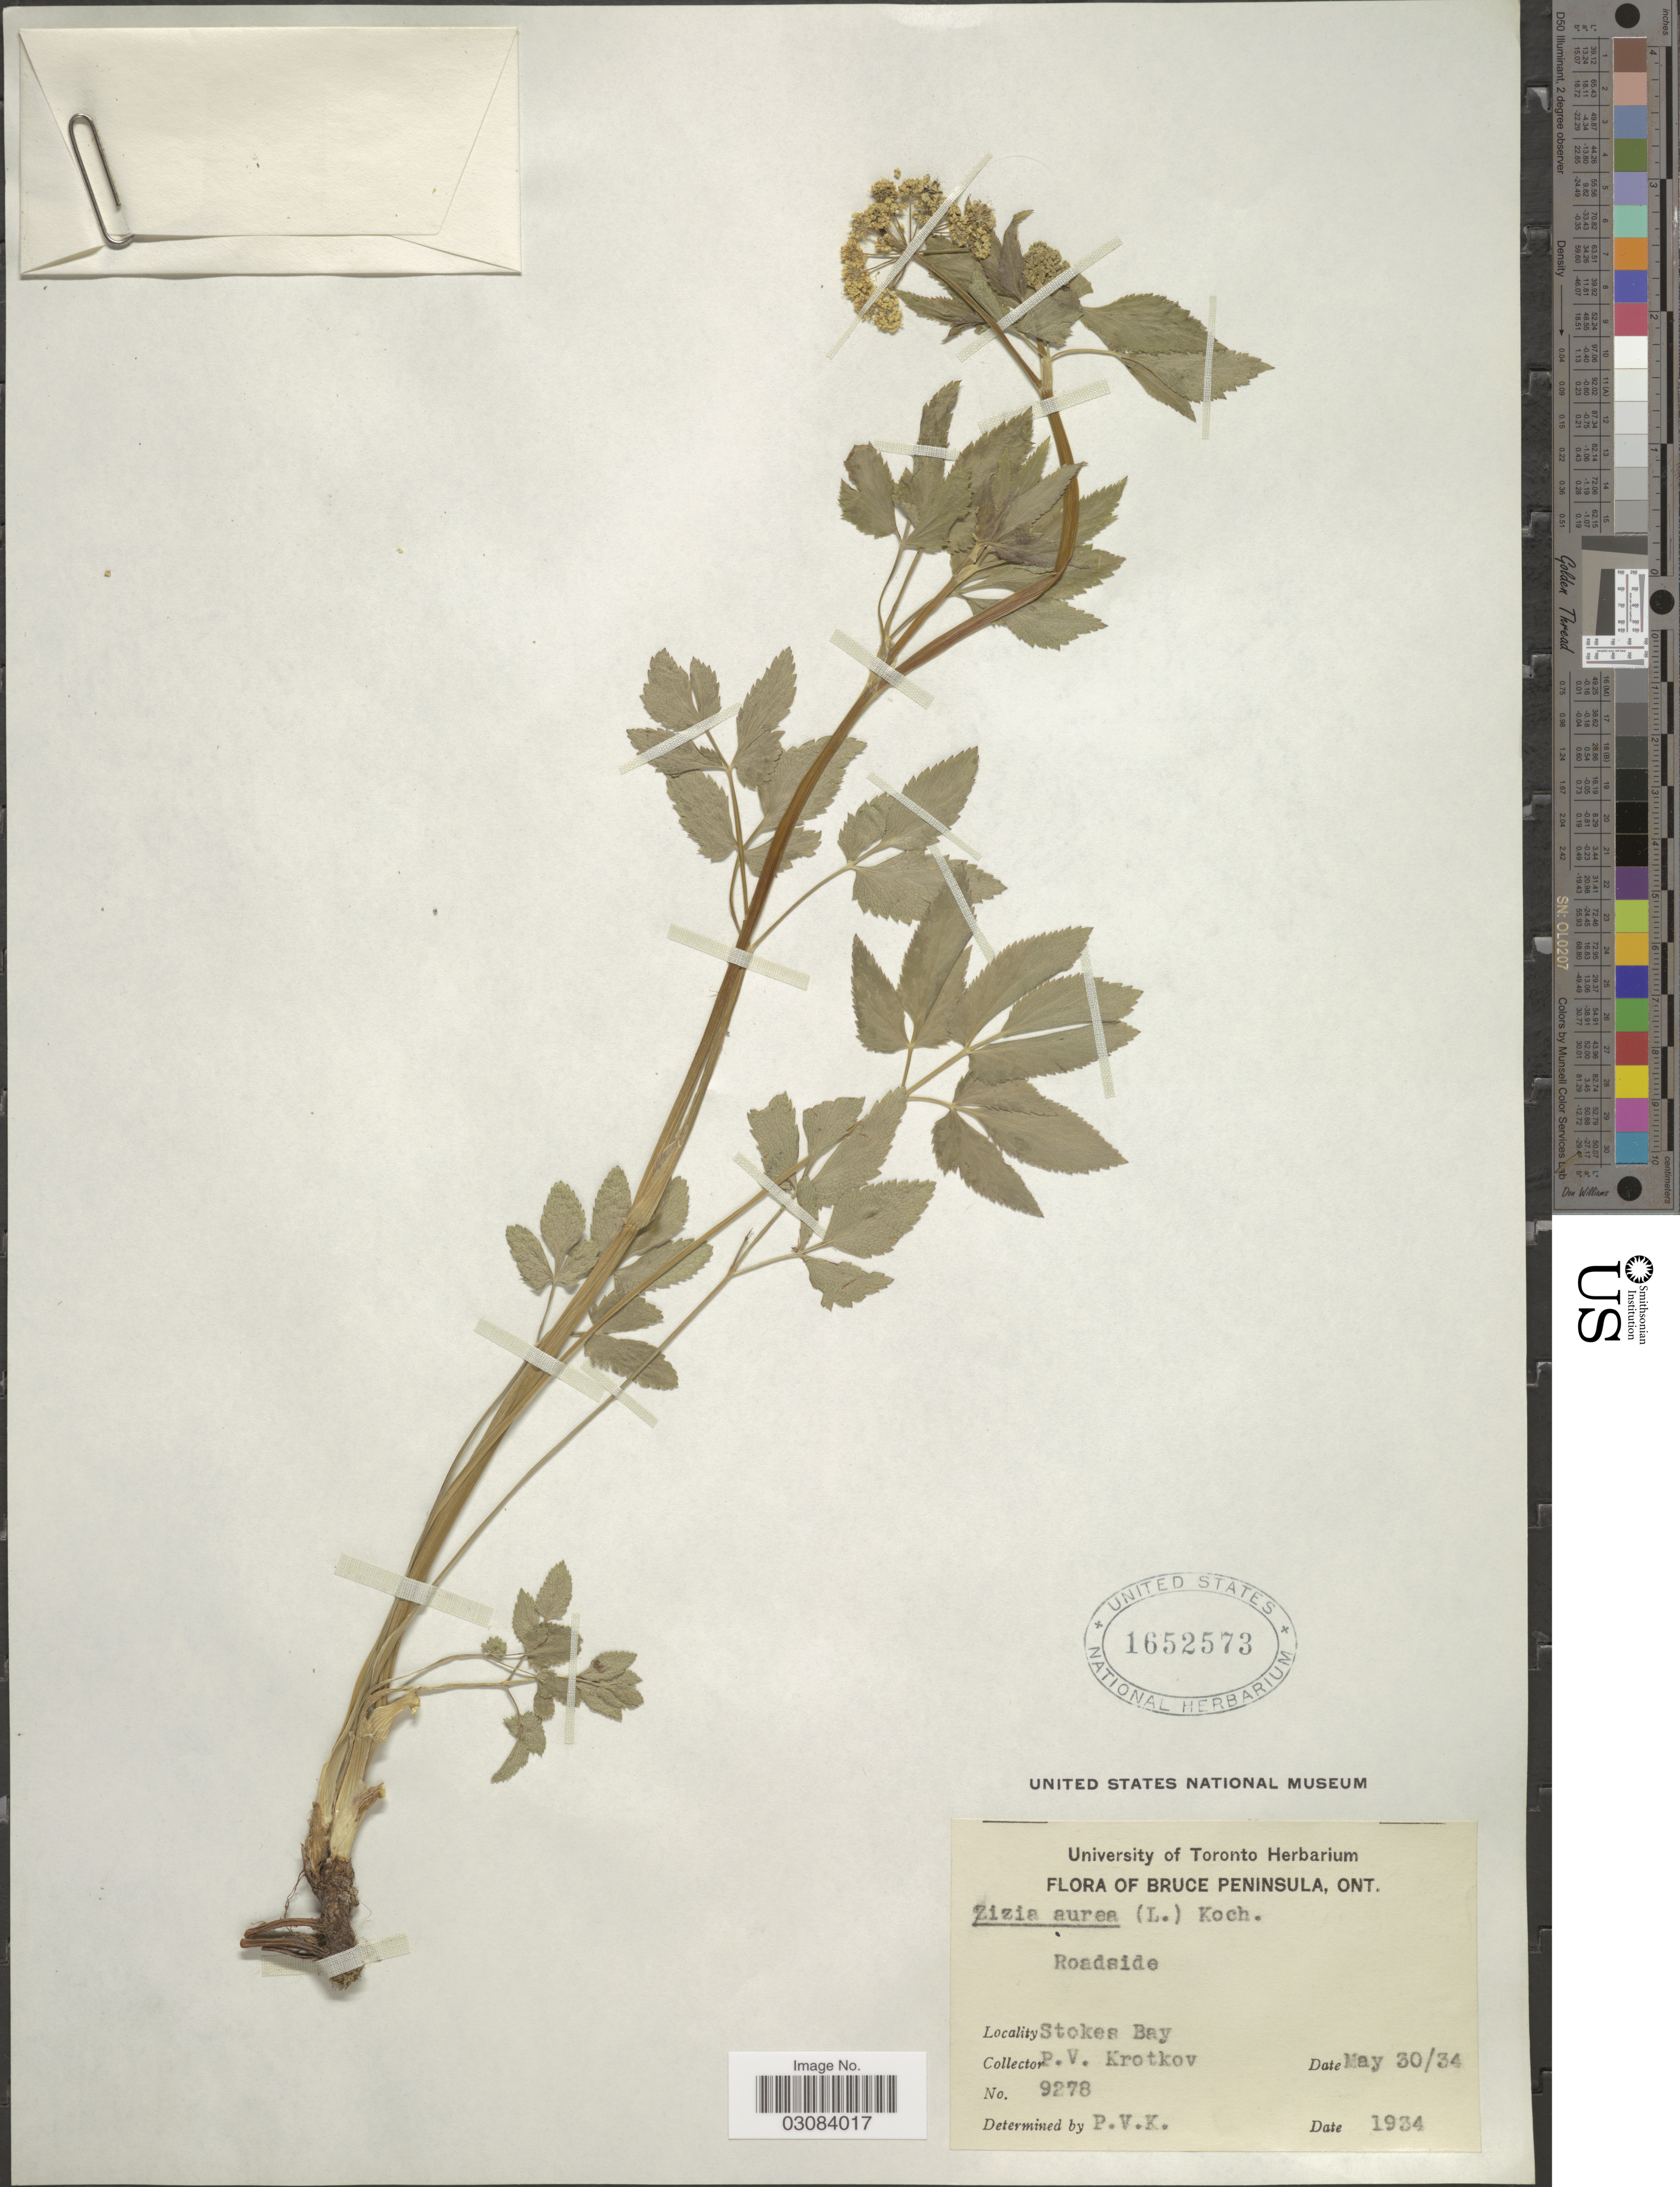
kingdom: Plantae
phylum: Tracheophyta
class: Magnoliopsida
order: Apiales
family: Apiaceae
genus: Zizia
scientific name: Zizia aurea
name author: (L.) Koch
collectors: P. V. Krotkov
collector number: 9278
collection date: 1934-05-30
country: Canada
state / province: Ontario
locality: Bruce Peninsula. Roadside. Stokes Bay.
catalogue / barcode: US 1652573